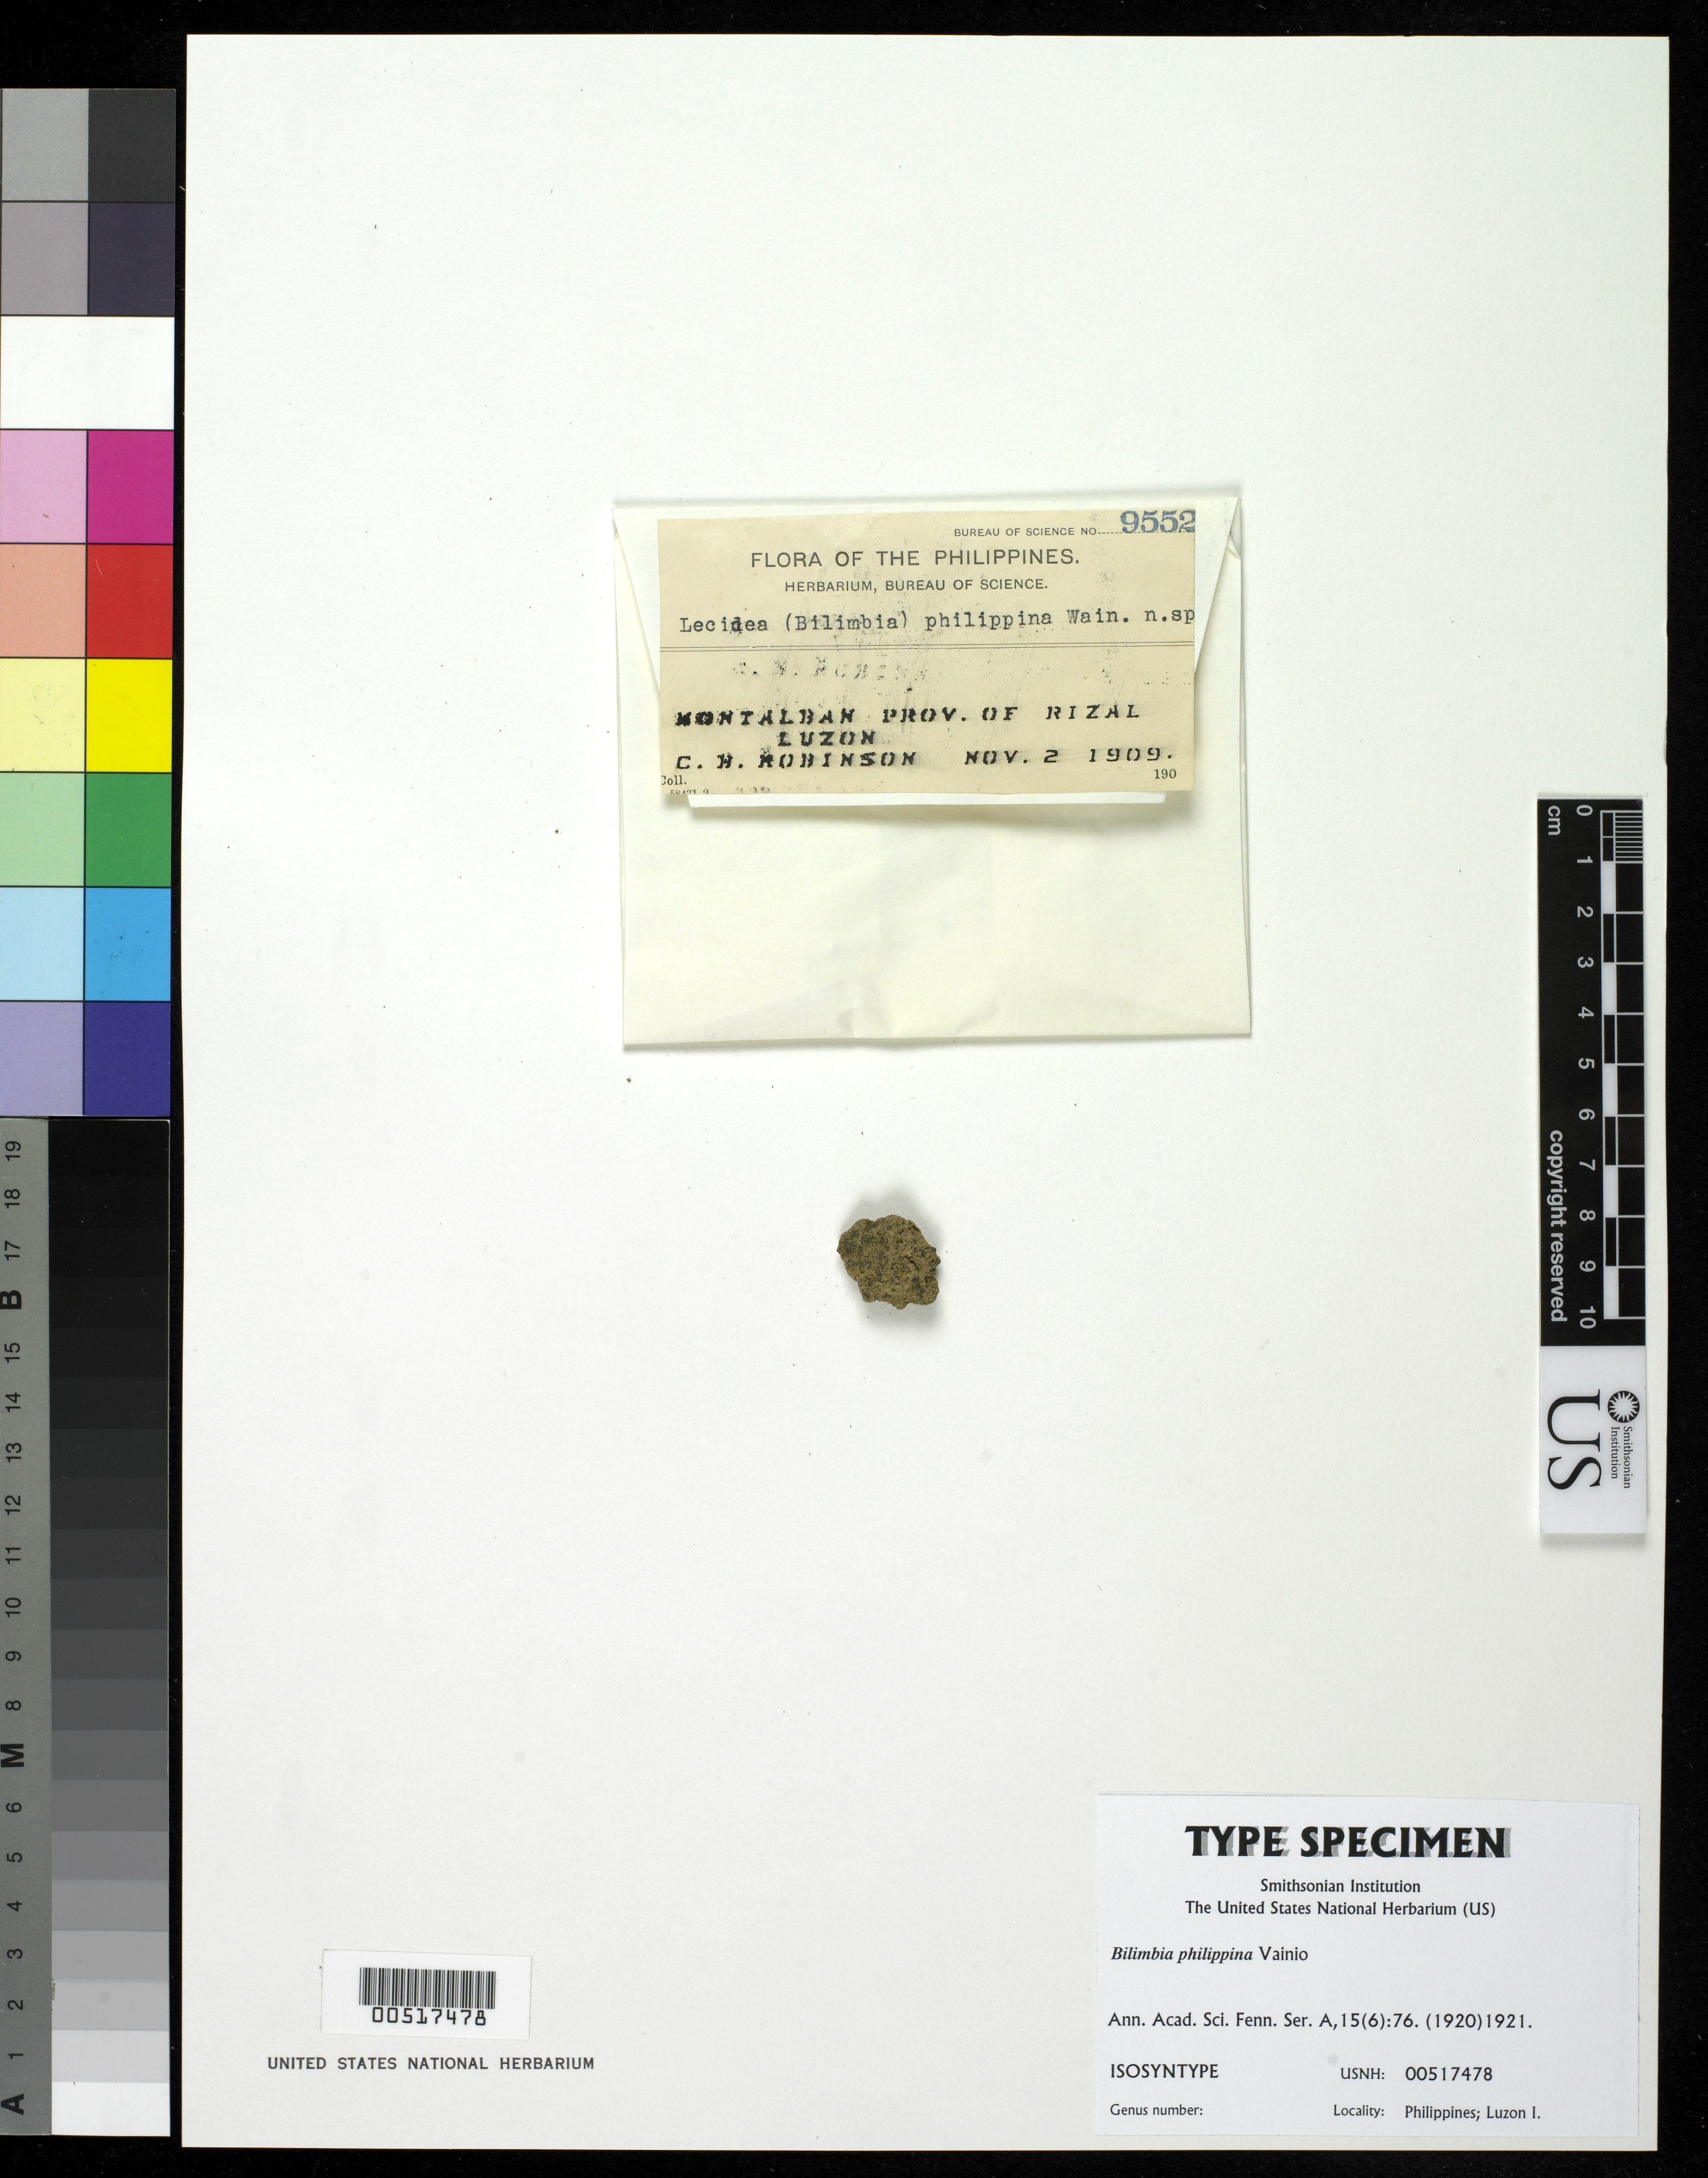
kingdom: Fungi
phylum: Ascomycota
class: Lecanoromycetes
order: Lecanorales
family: Ramalinaceae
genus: Bilimbia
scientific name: Bilimbia philippina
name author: Vain.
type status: Isosyntype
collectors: C. Robinson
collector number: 9552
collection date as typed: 02 Nov 1909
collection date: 1909-11-02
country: Philippines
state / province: Calabarzon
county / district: Rizal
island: Luzon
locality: Montalban.